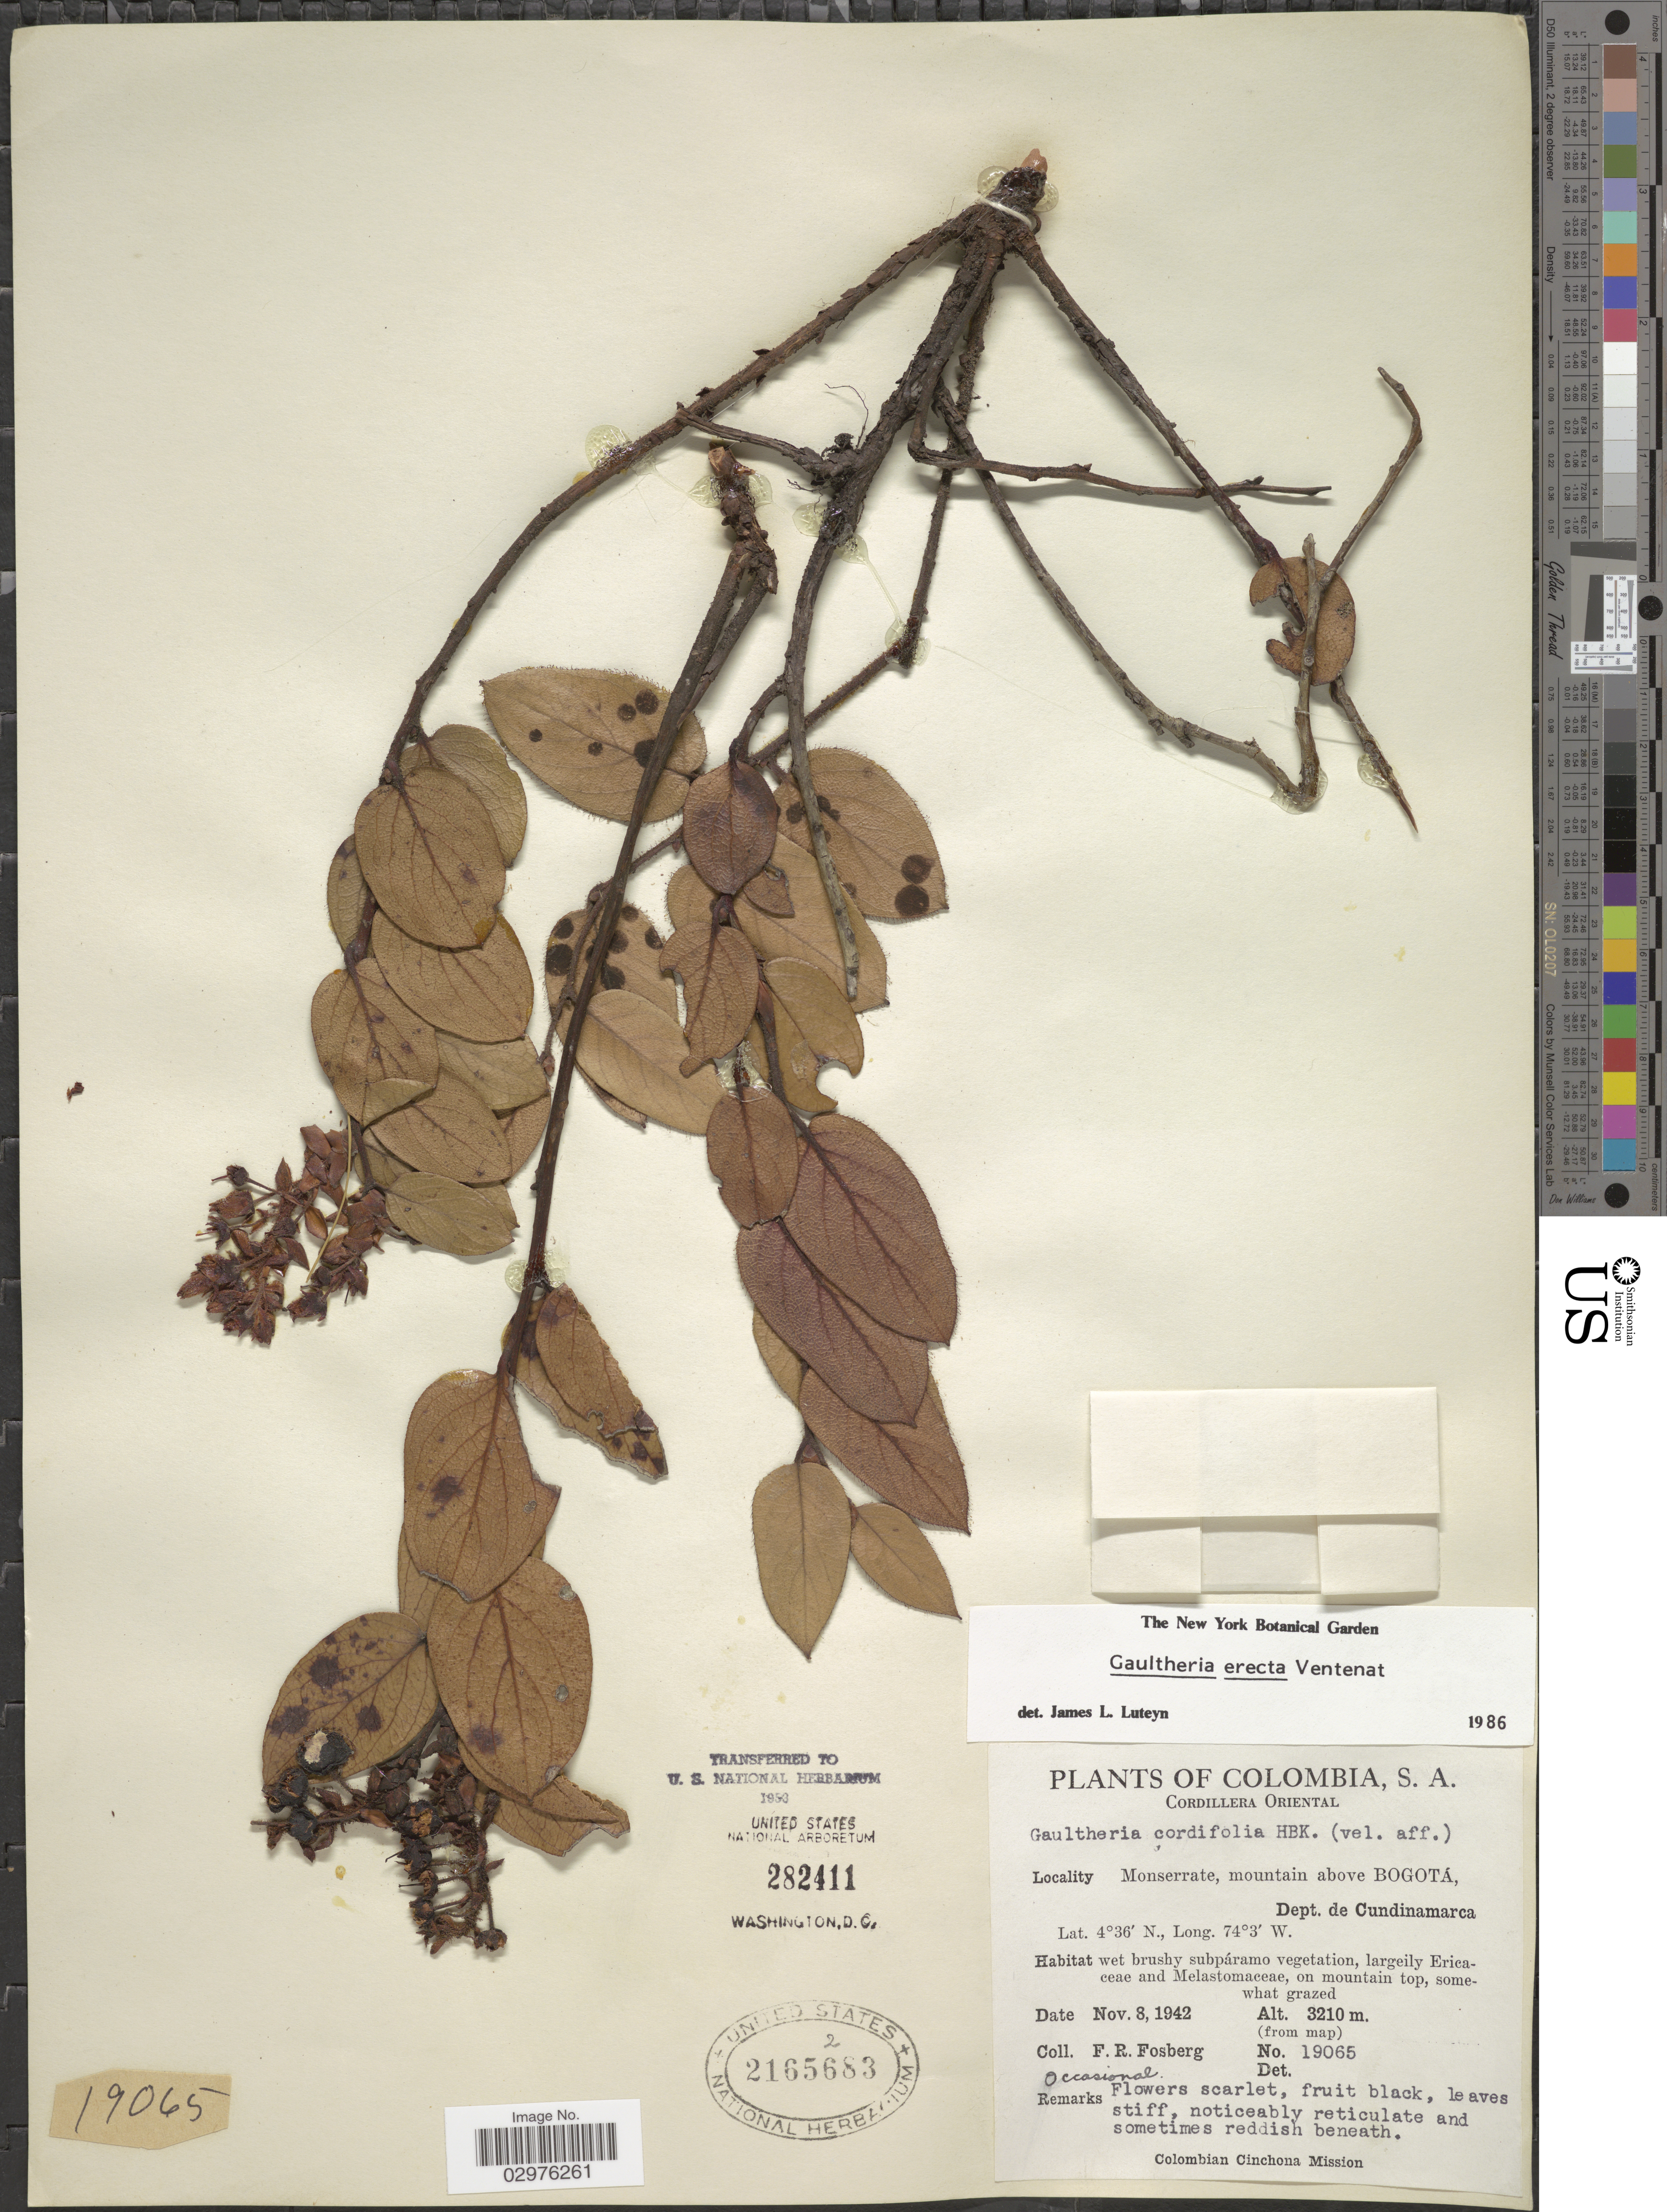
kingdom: Plantae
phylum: Tracheophyta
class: Magnoliopsida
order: Ericales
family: Ericaceae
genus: Gaultheria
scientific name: Gaultheria erecta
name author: Vent.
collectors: F. R. Fosberg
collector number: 19065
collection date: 1942-11-08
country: Colombia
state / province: Cundinamarca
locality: Cordillera Oriental. Monserrate, mountain above Bogotá, Dept. de Cundimarca.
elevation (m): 3210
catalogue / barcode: US 282411